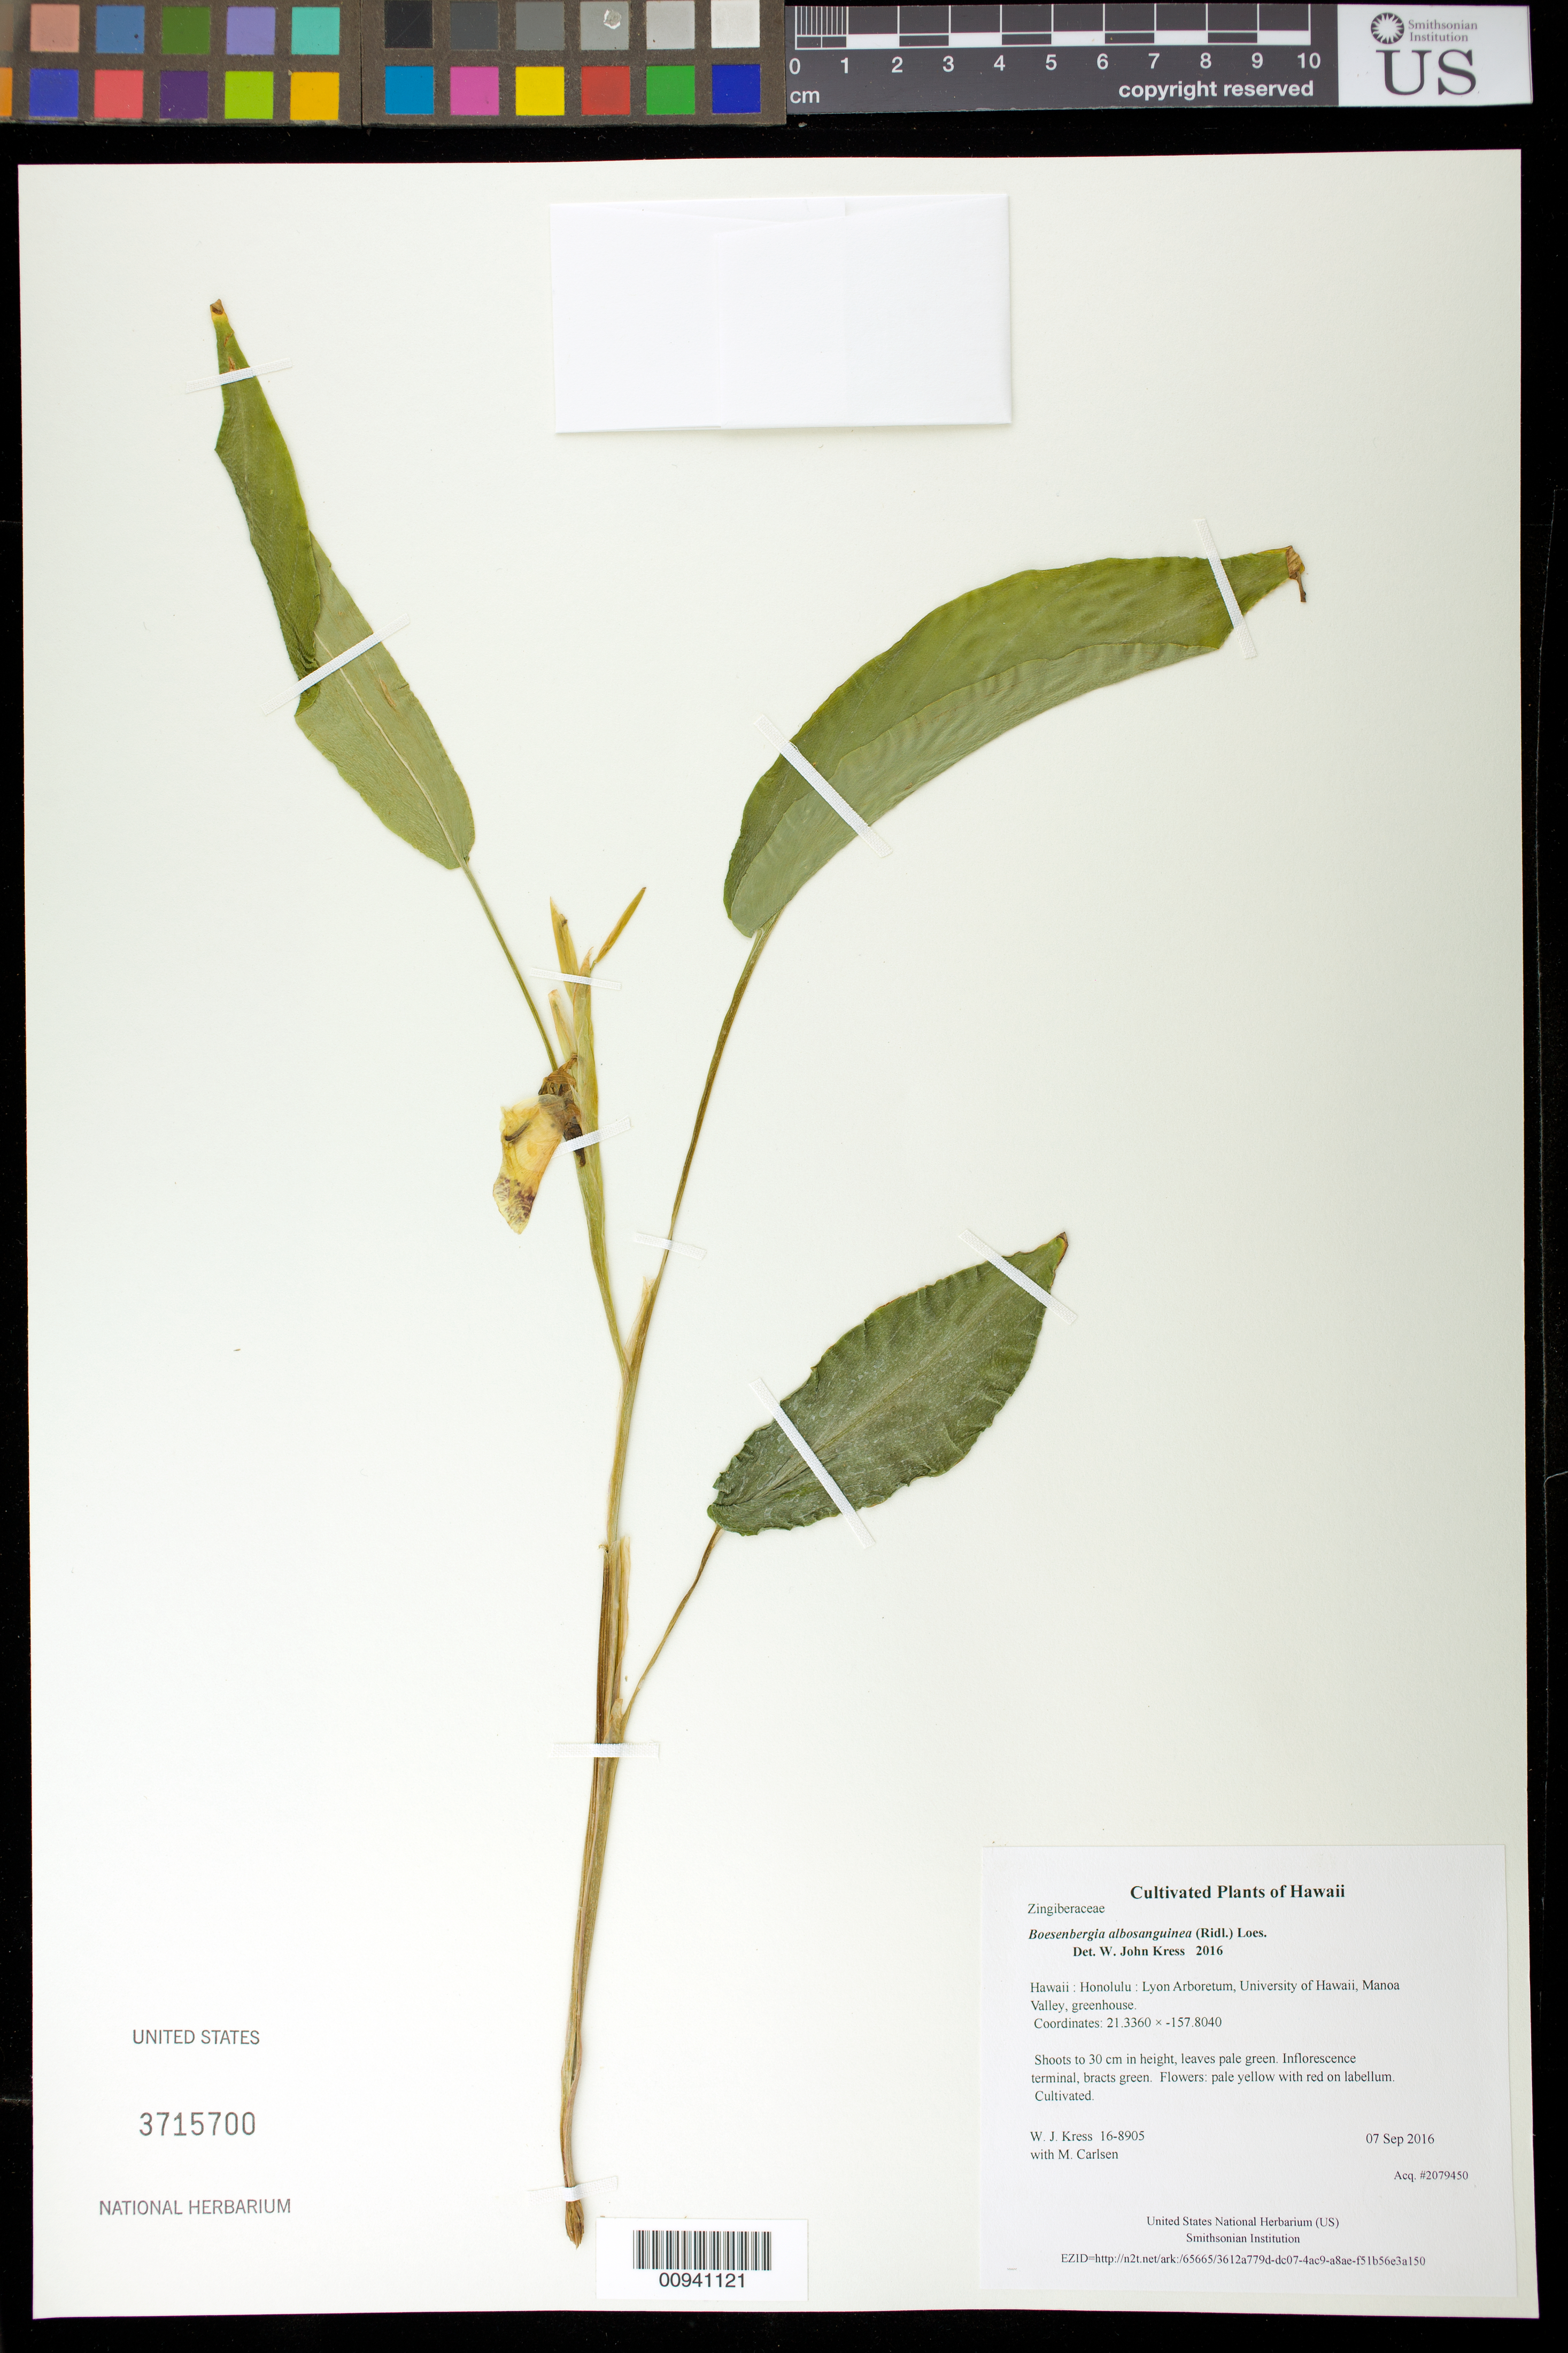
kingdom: Plantae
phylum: Tracheophyta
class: Liliopsida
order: Zingiberales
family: Zingiberaceae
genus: Boesenbergia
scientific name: Boesenbergia albosanguinea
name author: (Ridl.) Loes.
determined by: Kress, W. J., (US), Smithsonian Institution - National Museum of Natural History (UNITED STATES)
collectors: W. J. Kress & M. M. Carlsen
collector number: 16-8905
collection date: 2016-09-07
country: United States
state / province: Hawaii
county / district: Honolulu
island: Oahu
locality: Lyon Arboretum, University of Hawaii, Manoa Valley, greenhouse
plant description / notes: Frozen tissue stored in Biorepository at AG5NN74; dried tissue stored at AG5NN73.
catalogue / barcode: US 3415700